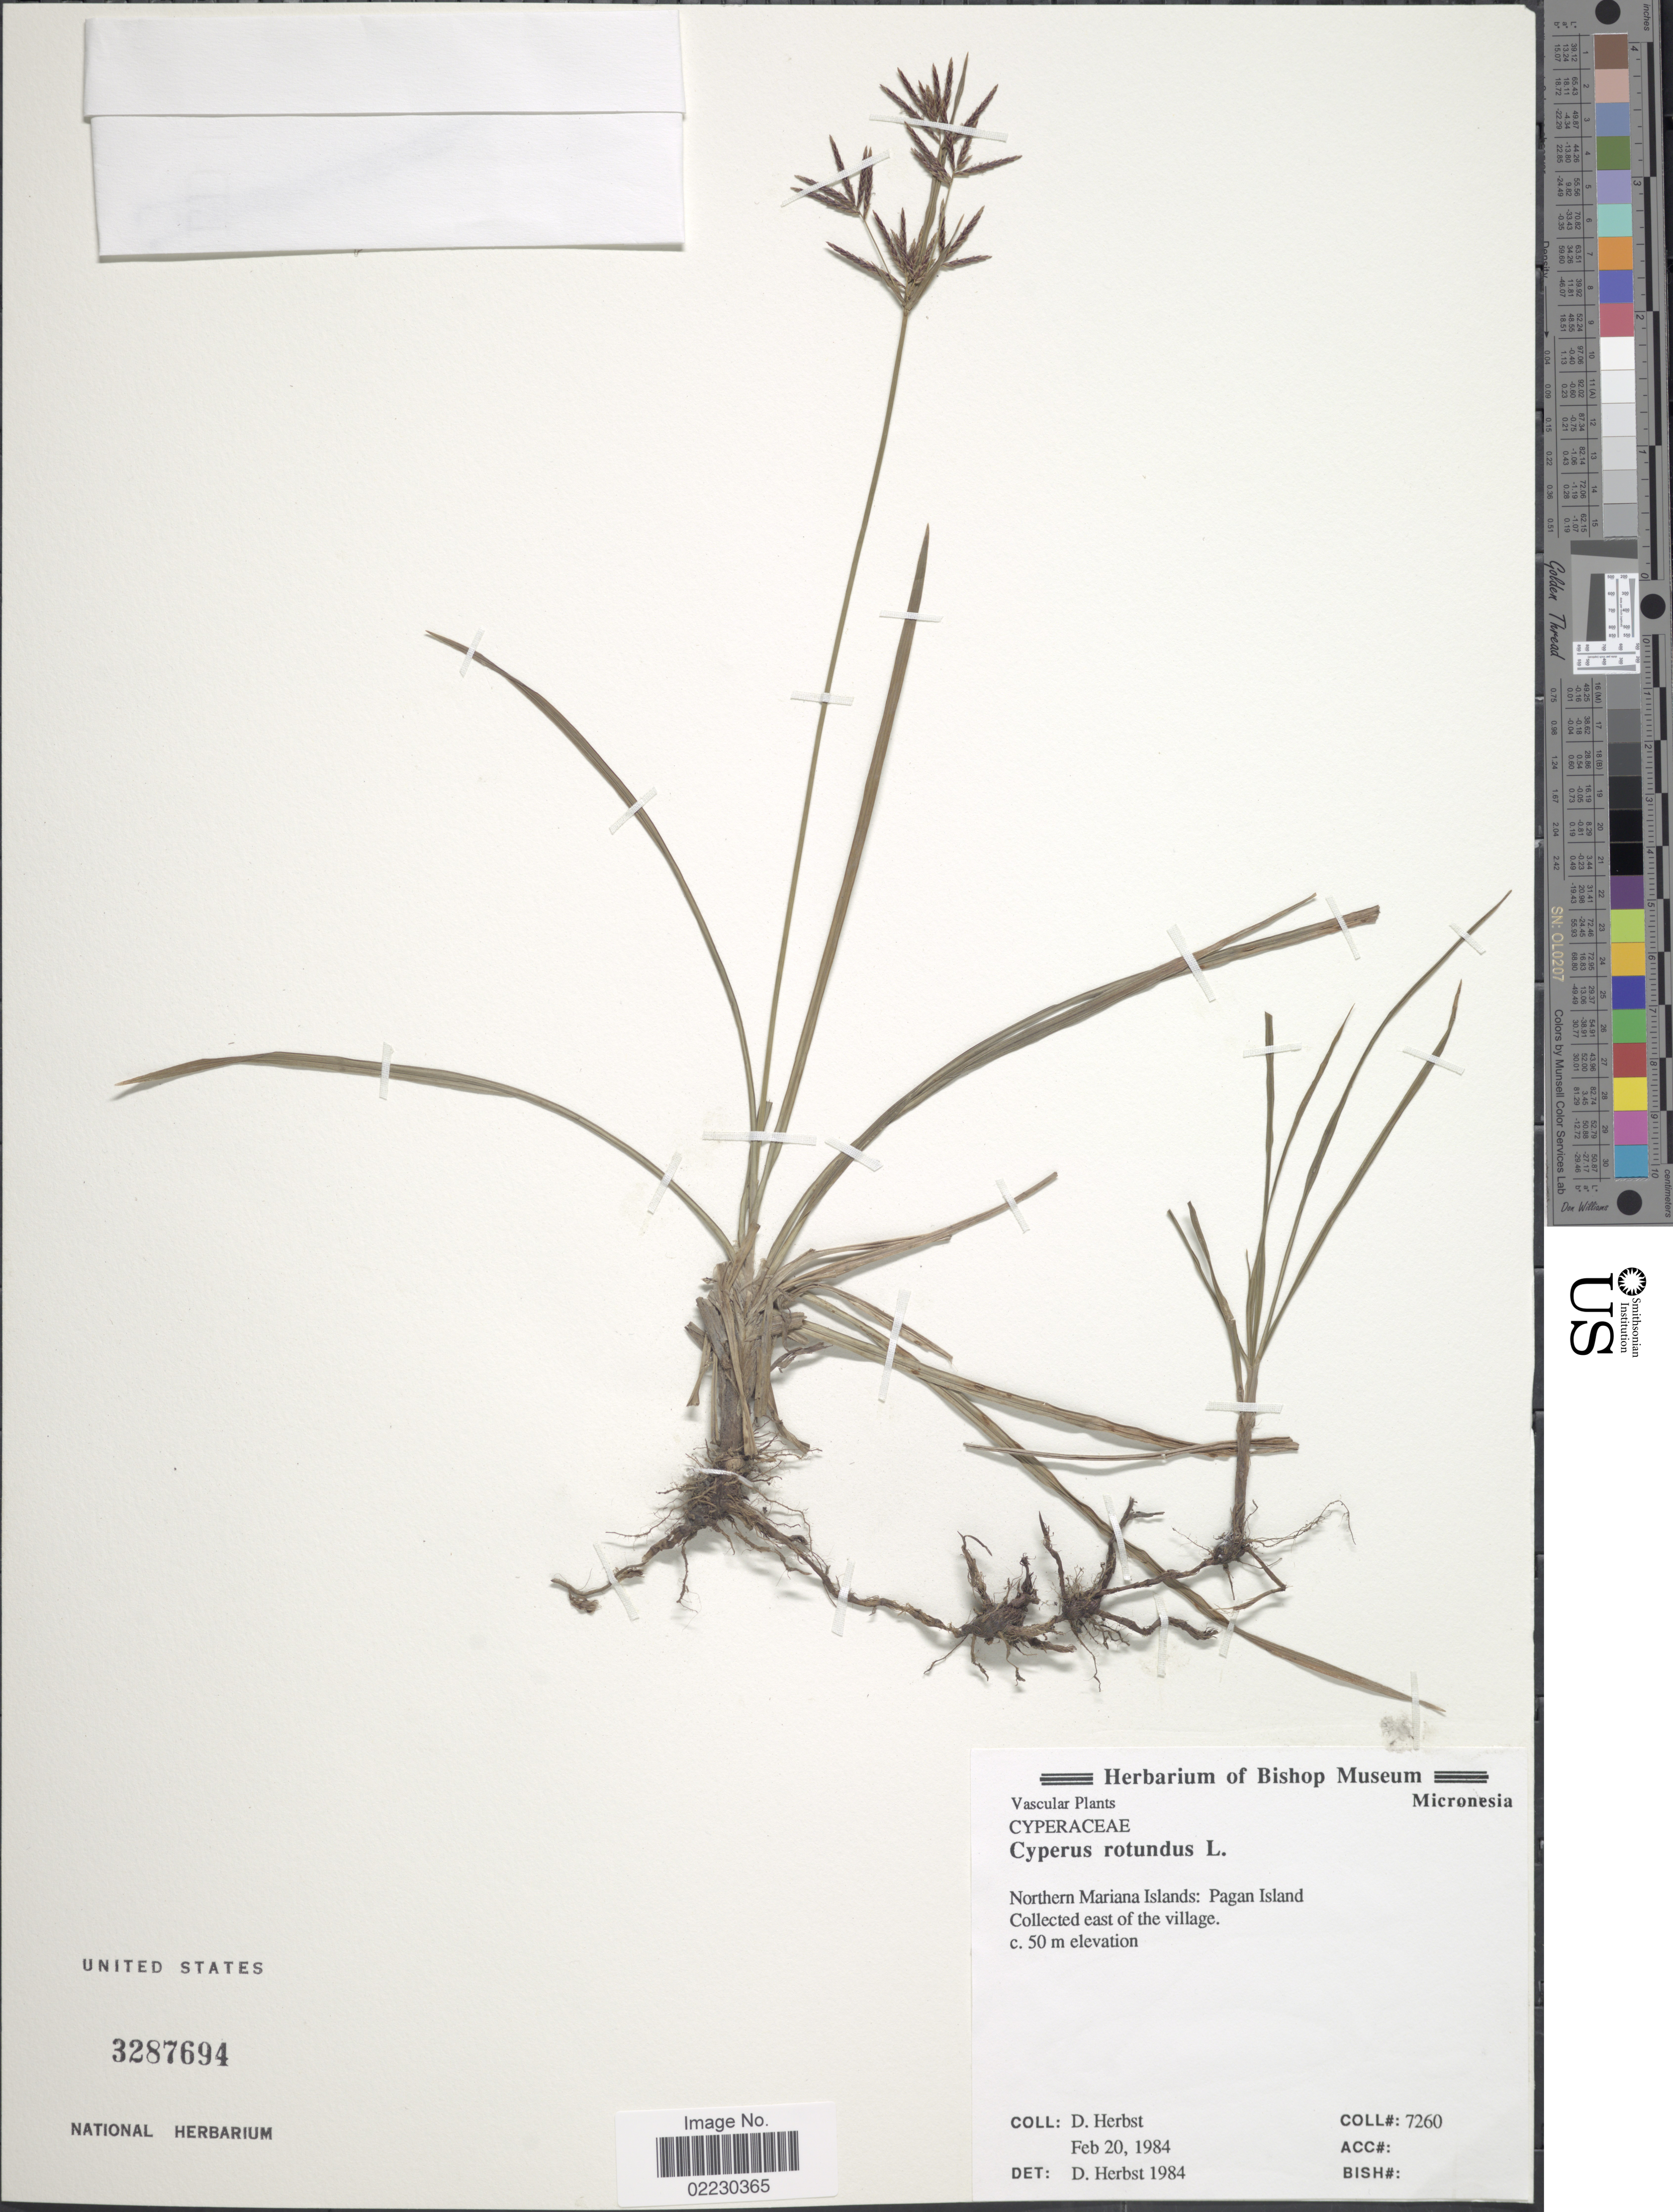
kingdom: Plantae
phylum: Tracheophyta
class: Liliopsida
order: Poales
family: Cyperaceae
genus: Cyperus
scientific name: Cyperus rotundus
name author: L.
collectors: D. Herbst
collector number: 7260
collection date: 1984-02-20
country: Northern Mariana Islands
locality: Pagan Island, East of the village. Micronesia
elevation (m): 15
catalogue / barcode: US 3287694